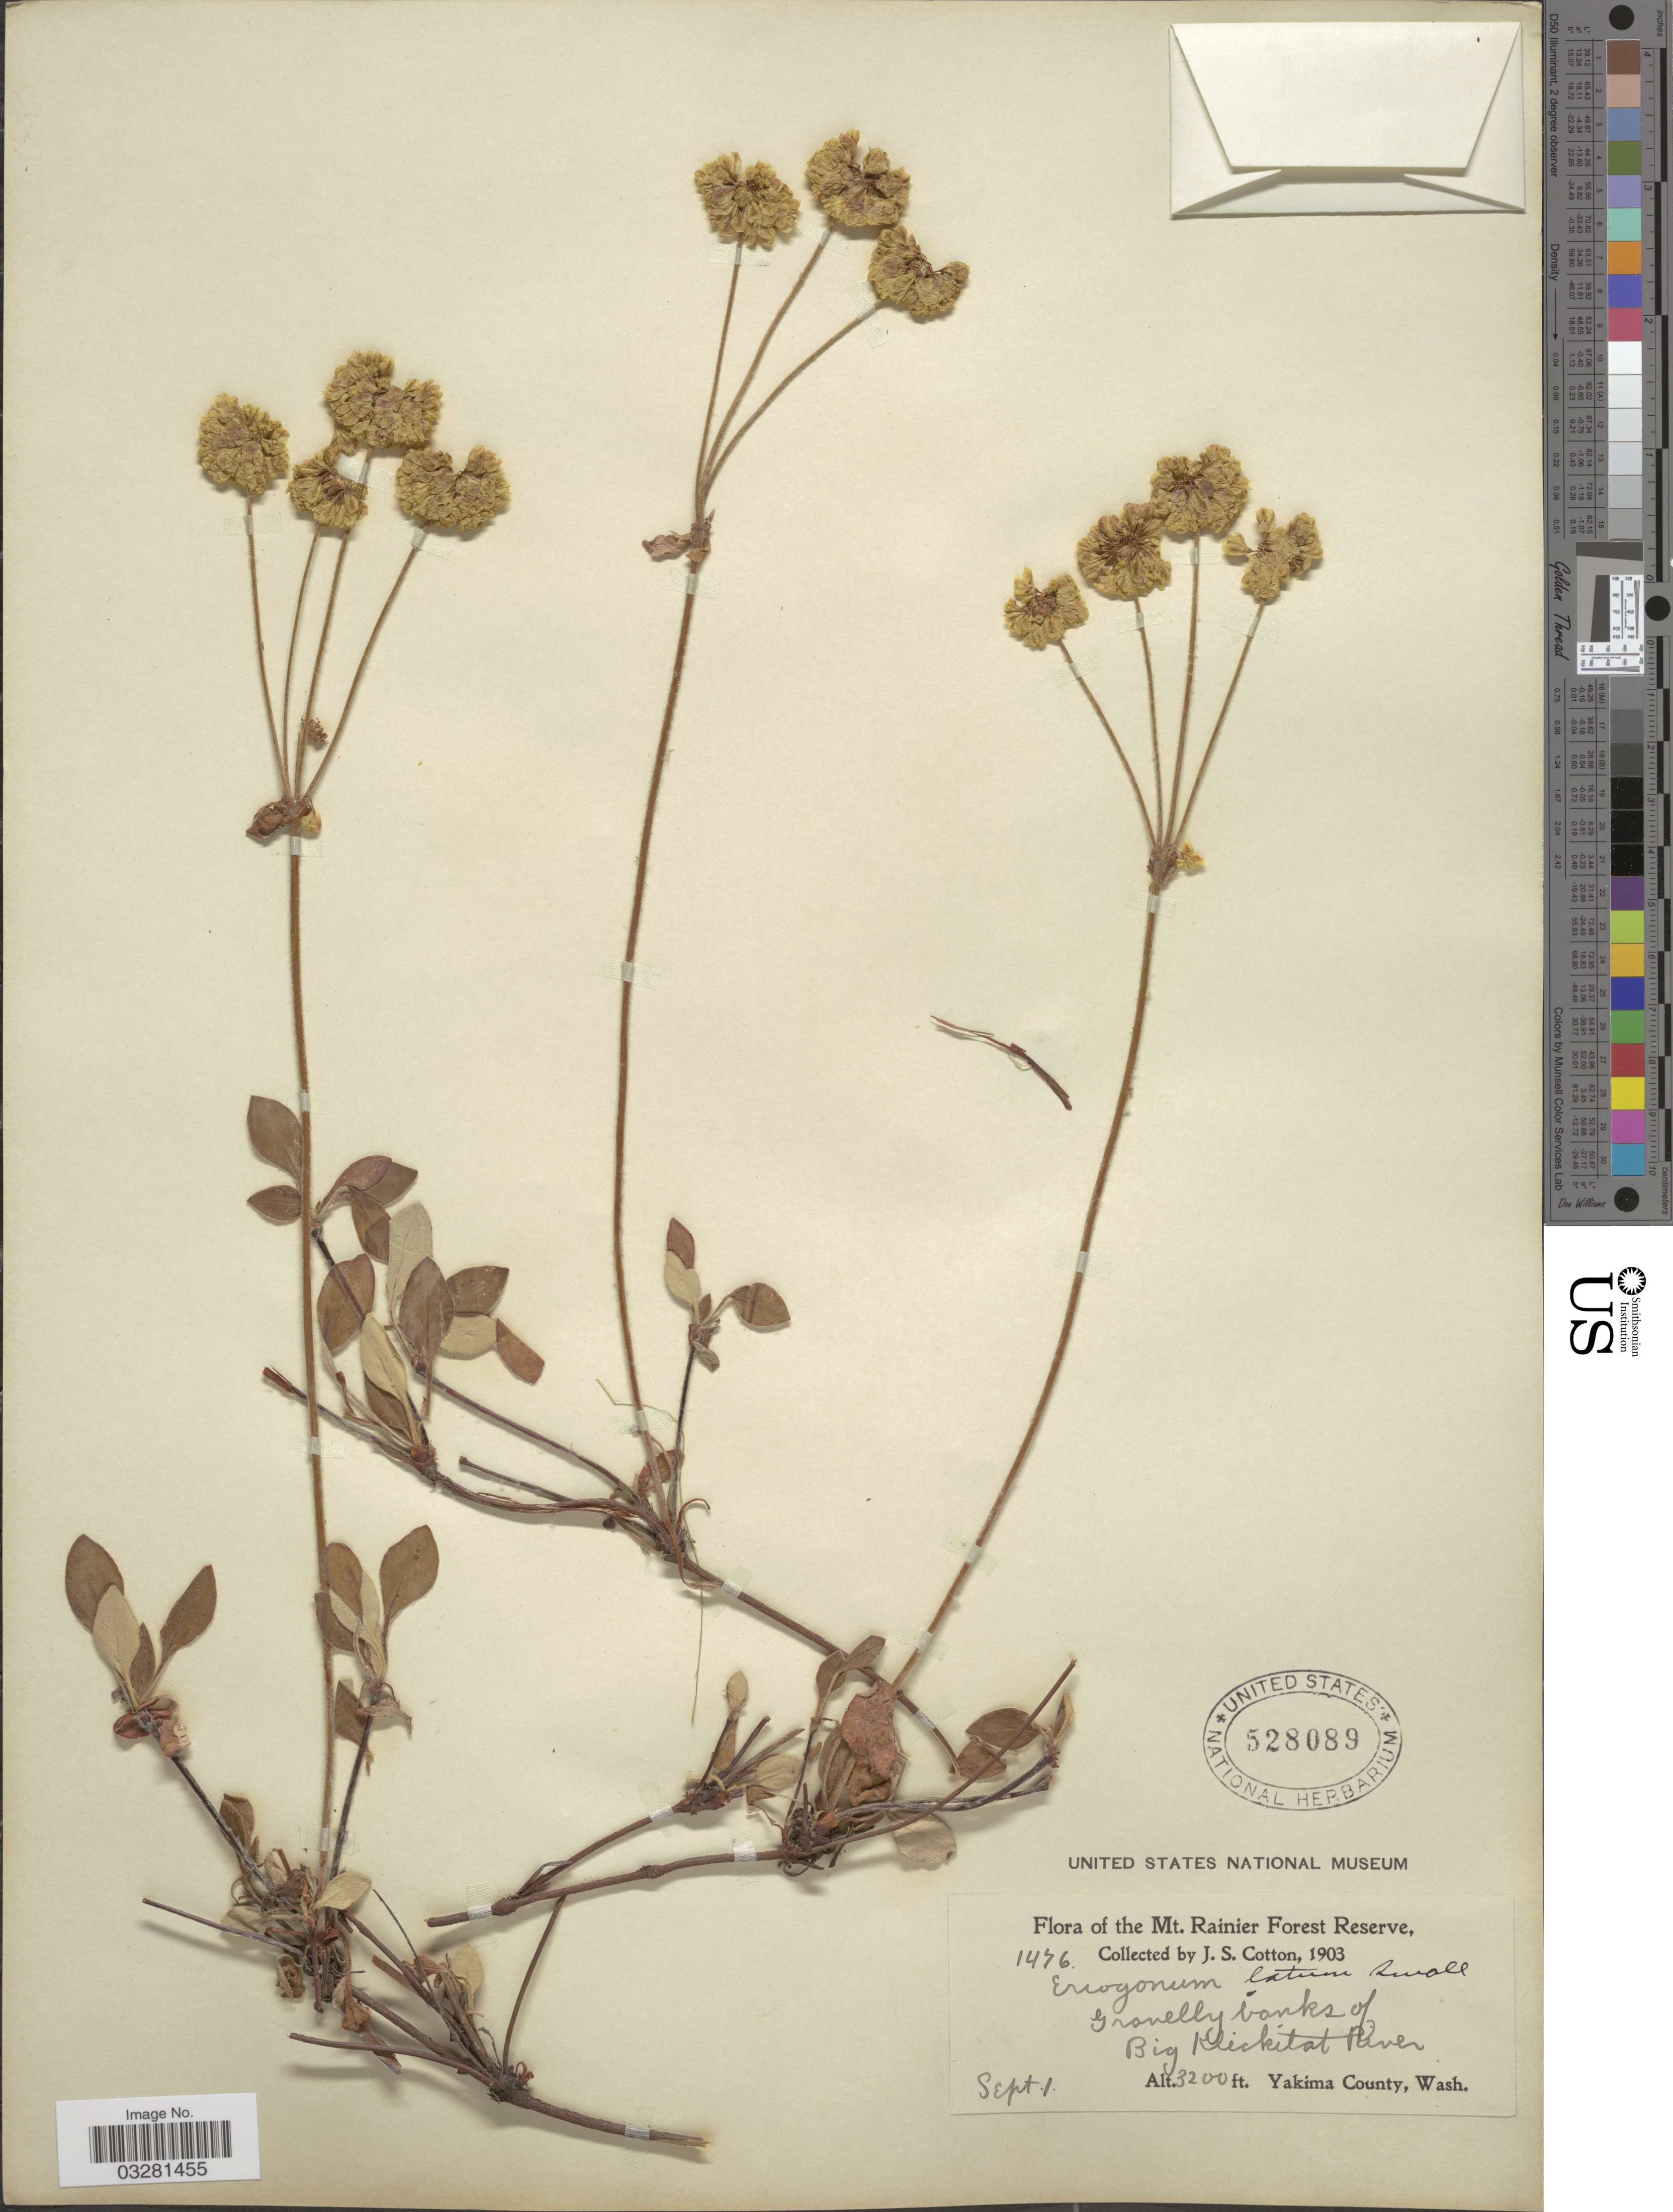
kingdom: Plantae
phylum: Tracheophyta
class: Magnoliopsida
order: Caryophyllales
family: Polygonaceae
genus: Eriogonum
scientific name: Eriogonum umbellatum var. umbellatum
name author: Torr.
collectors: J. S. Cotton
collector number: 1476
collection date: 1903-09-01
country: United States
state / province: Washington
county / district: Yakima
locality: Mt. Rainier Forest Reserve. Gravelly banks of Big Klickitat River. Yakima County.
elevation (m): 975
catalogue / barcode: US 528089